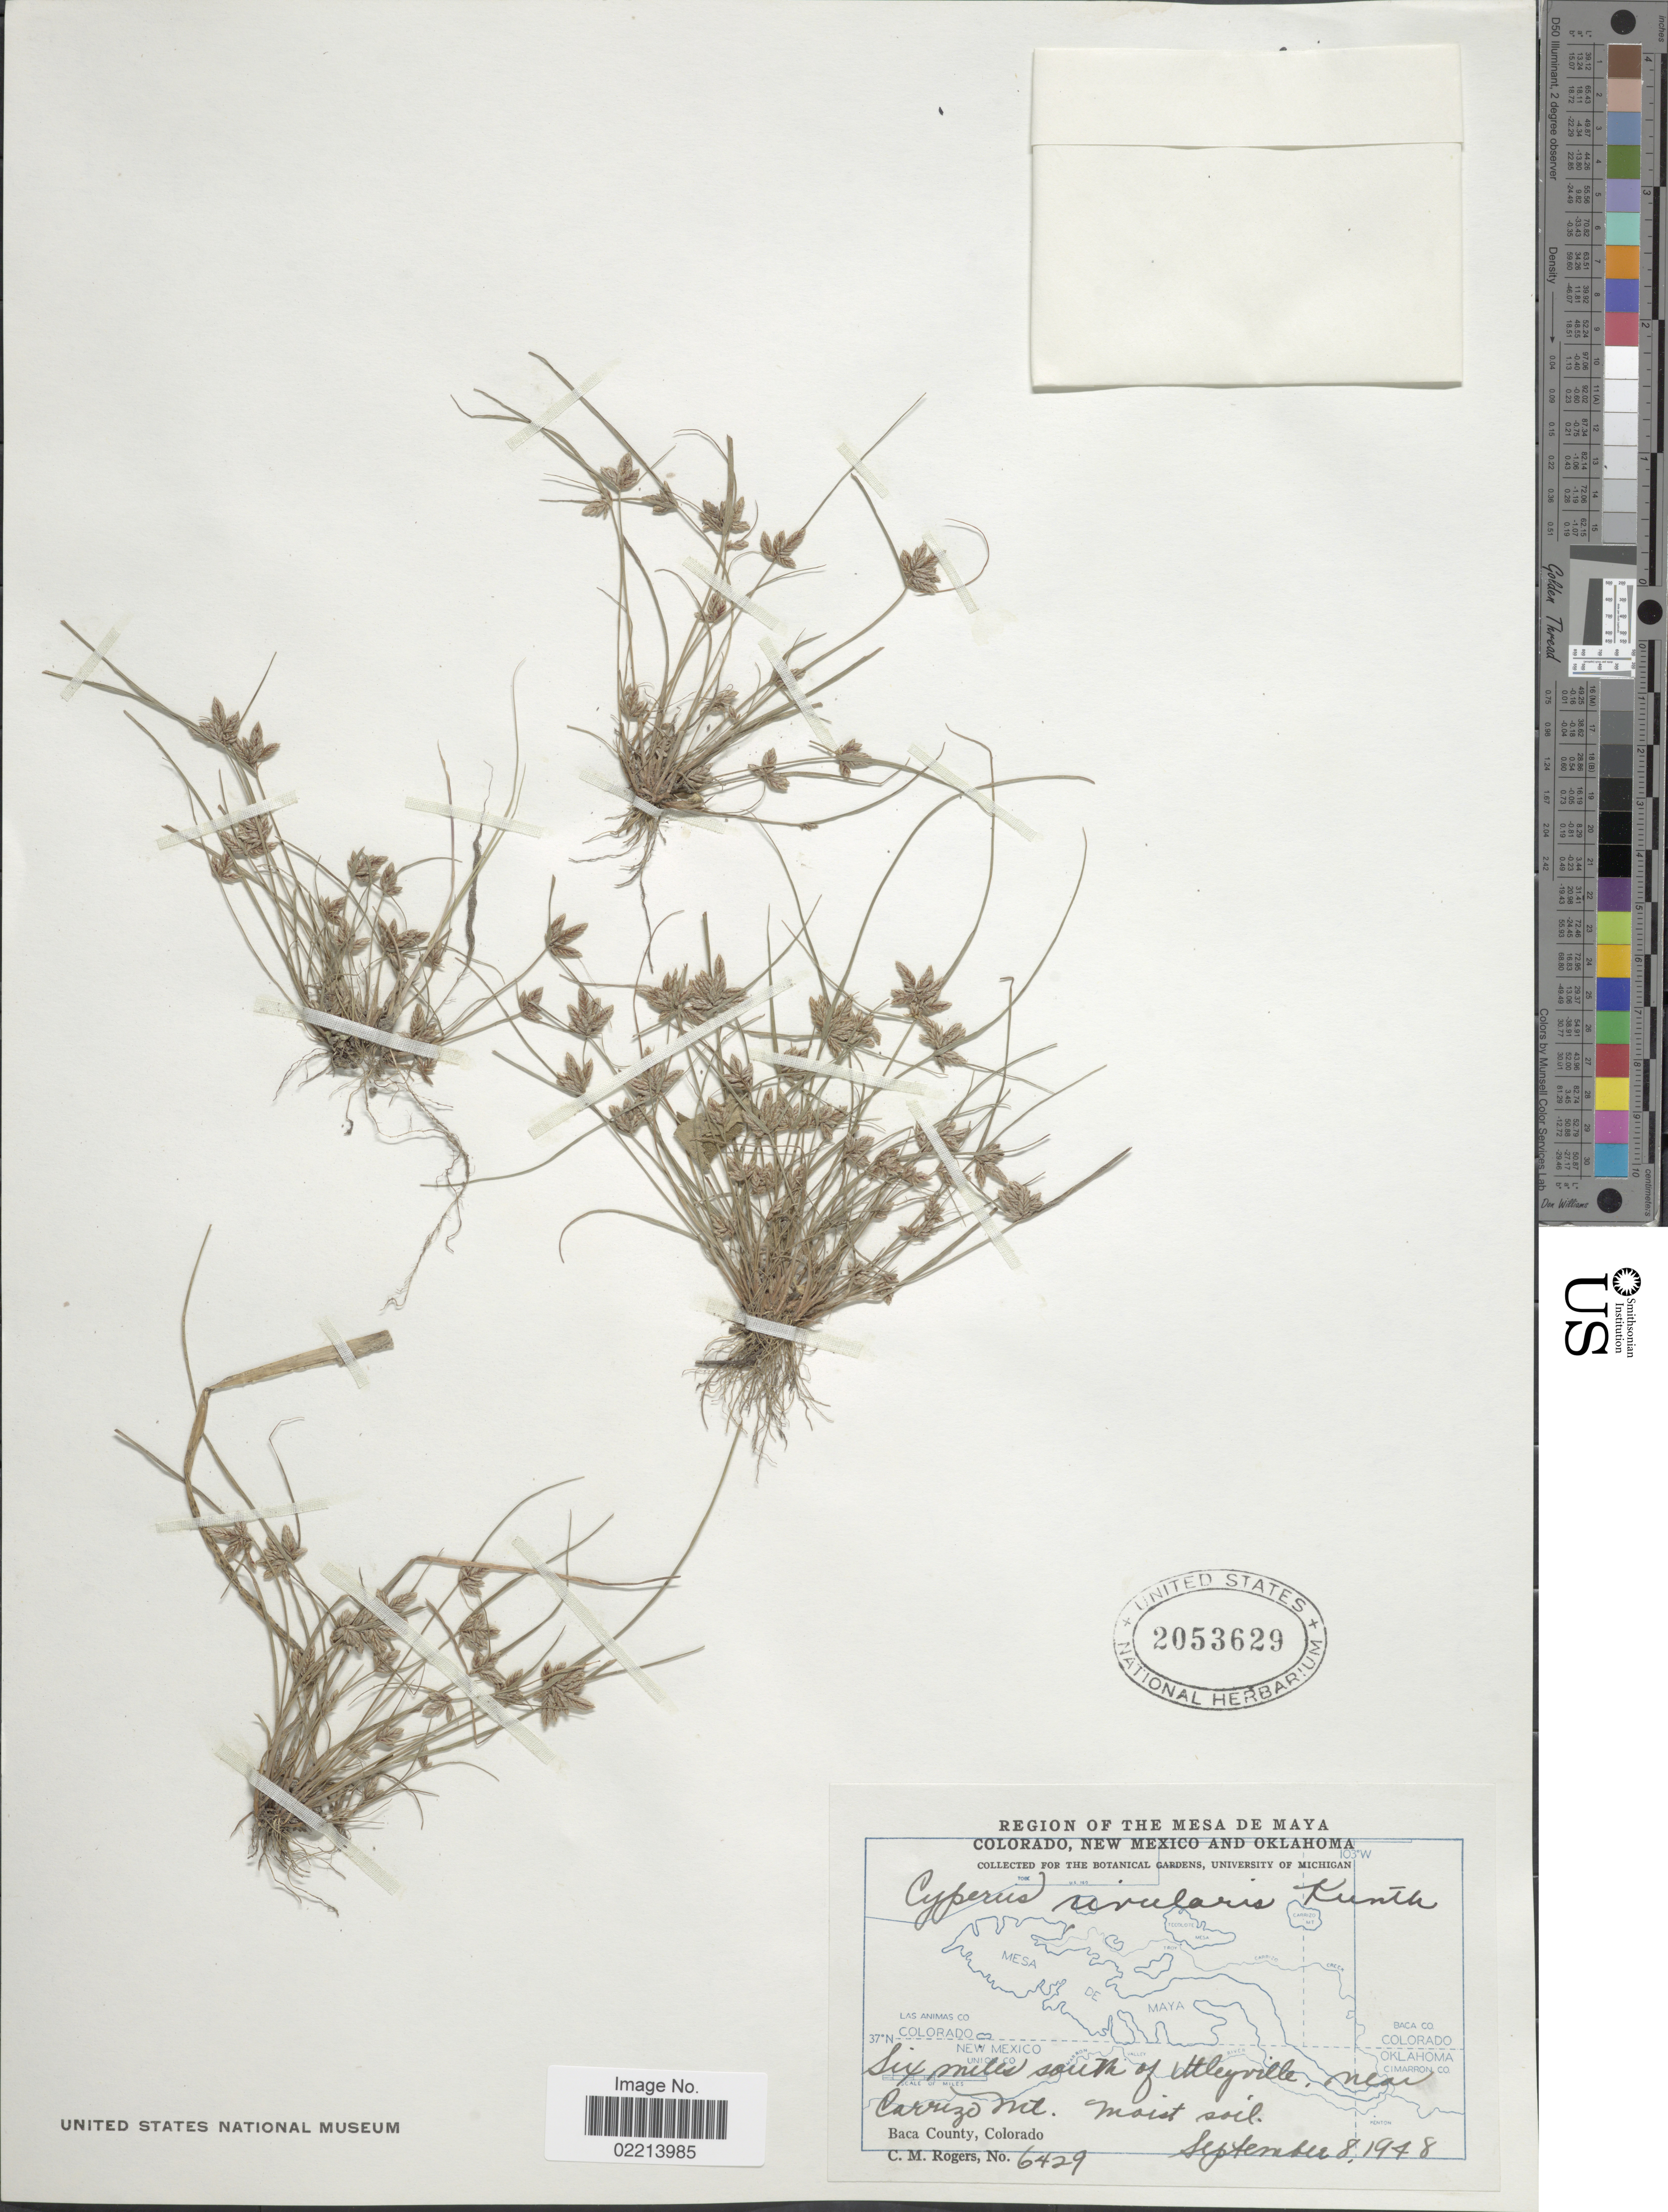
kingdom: Plantae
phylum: Tracheophyta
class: Liliopsida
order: Poales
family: Cyperaceae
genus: Cyperus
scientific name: Cyperus bipartitus Torr.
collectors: C. M. Rogers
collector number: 6429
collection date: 1948-09-08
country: United States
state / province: Colorado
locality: Mesa de Maya. Six miles south of Itleyville, near Carrizo Mt., Baca County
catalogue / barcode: US 2053629